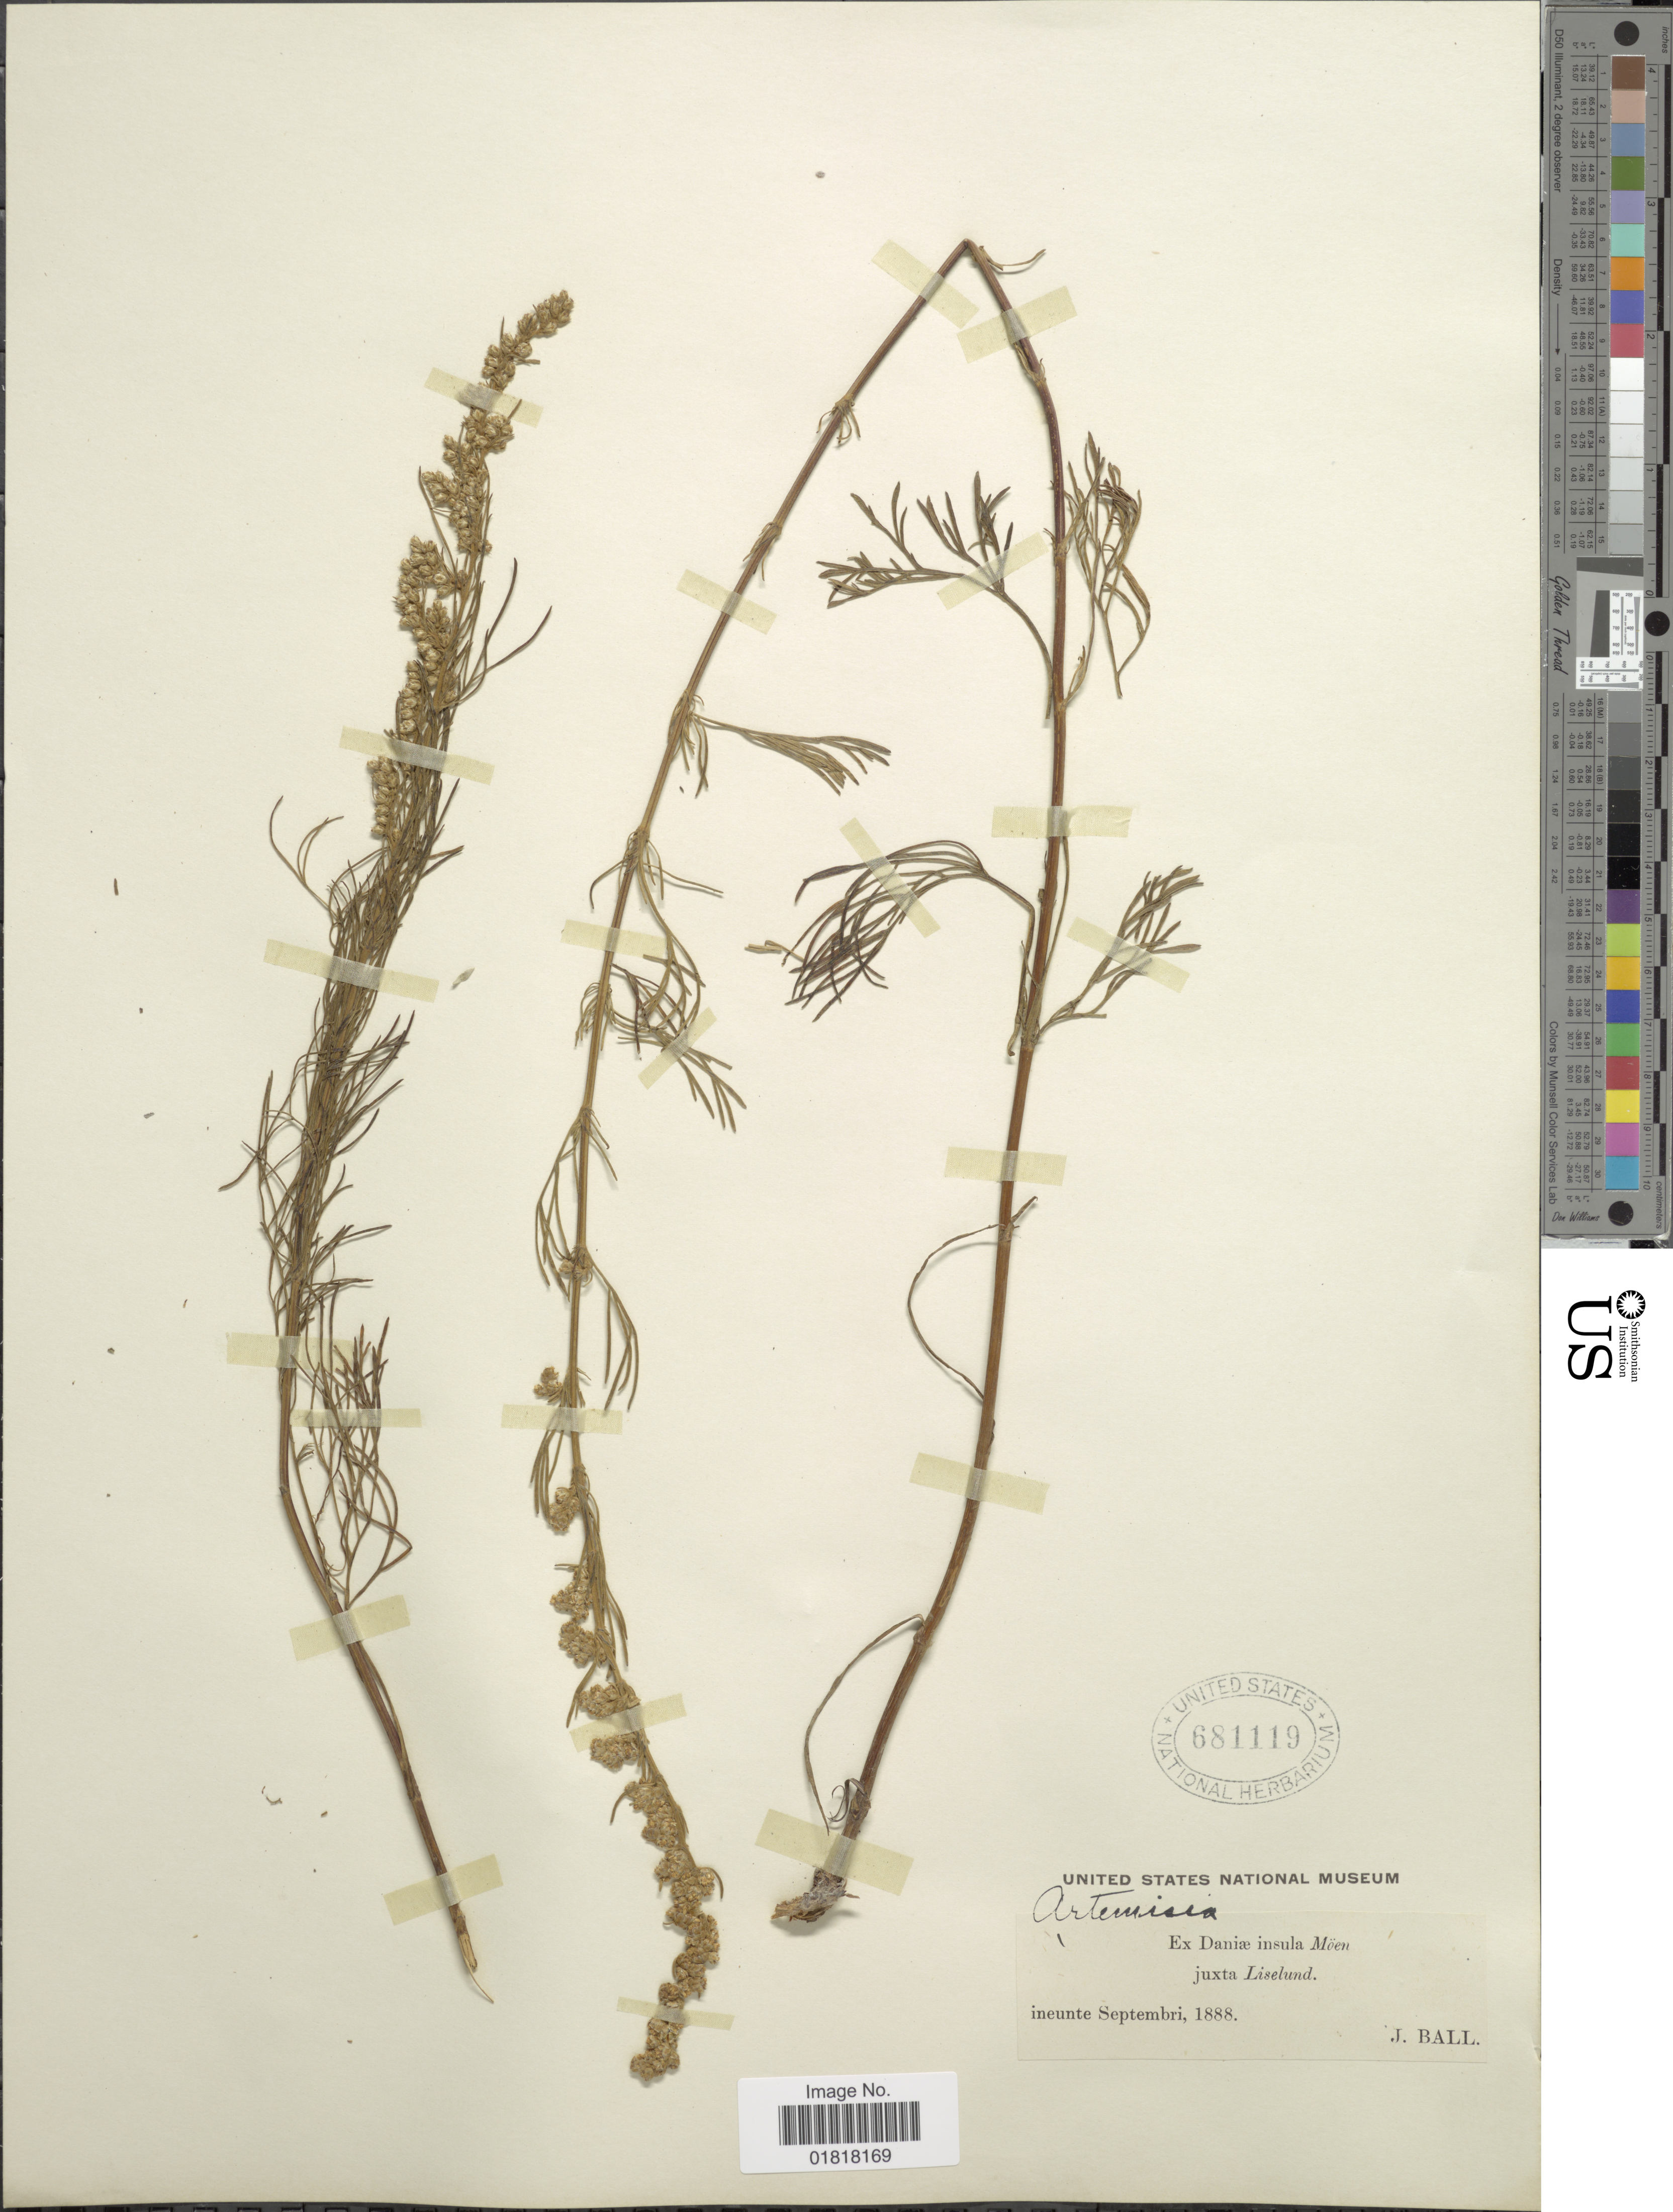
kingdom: Plantae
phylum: Tracheophyta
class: Magnoliopsida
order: Asterales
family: Asteraceae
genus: Artemisia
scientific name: Artemisia sp.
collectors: J. Ball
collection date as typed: inuente Septembri 1888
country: Denmark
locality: Ex daniae insula Möen, juxta Liselund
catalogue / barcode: US 681119